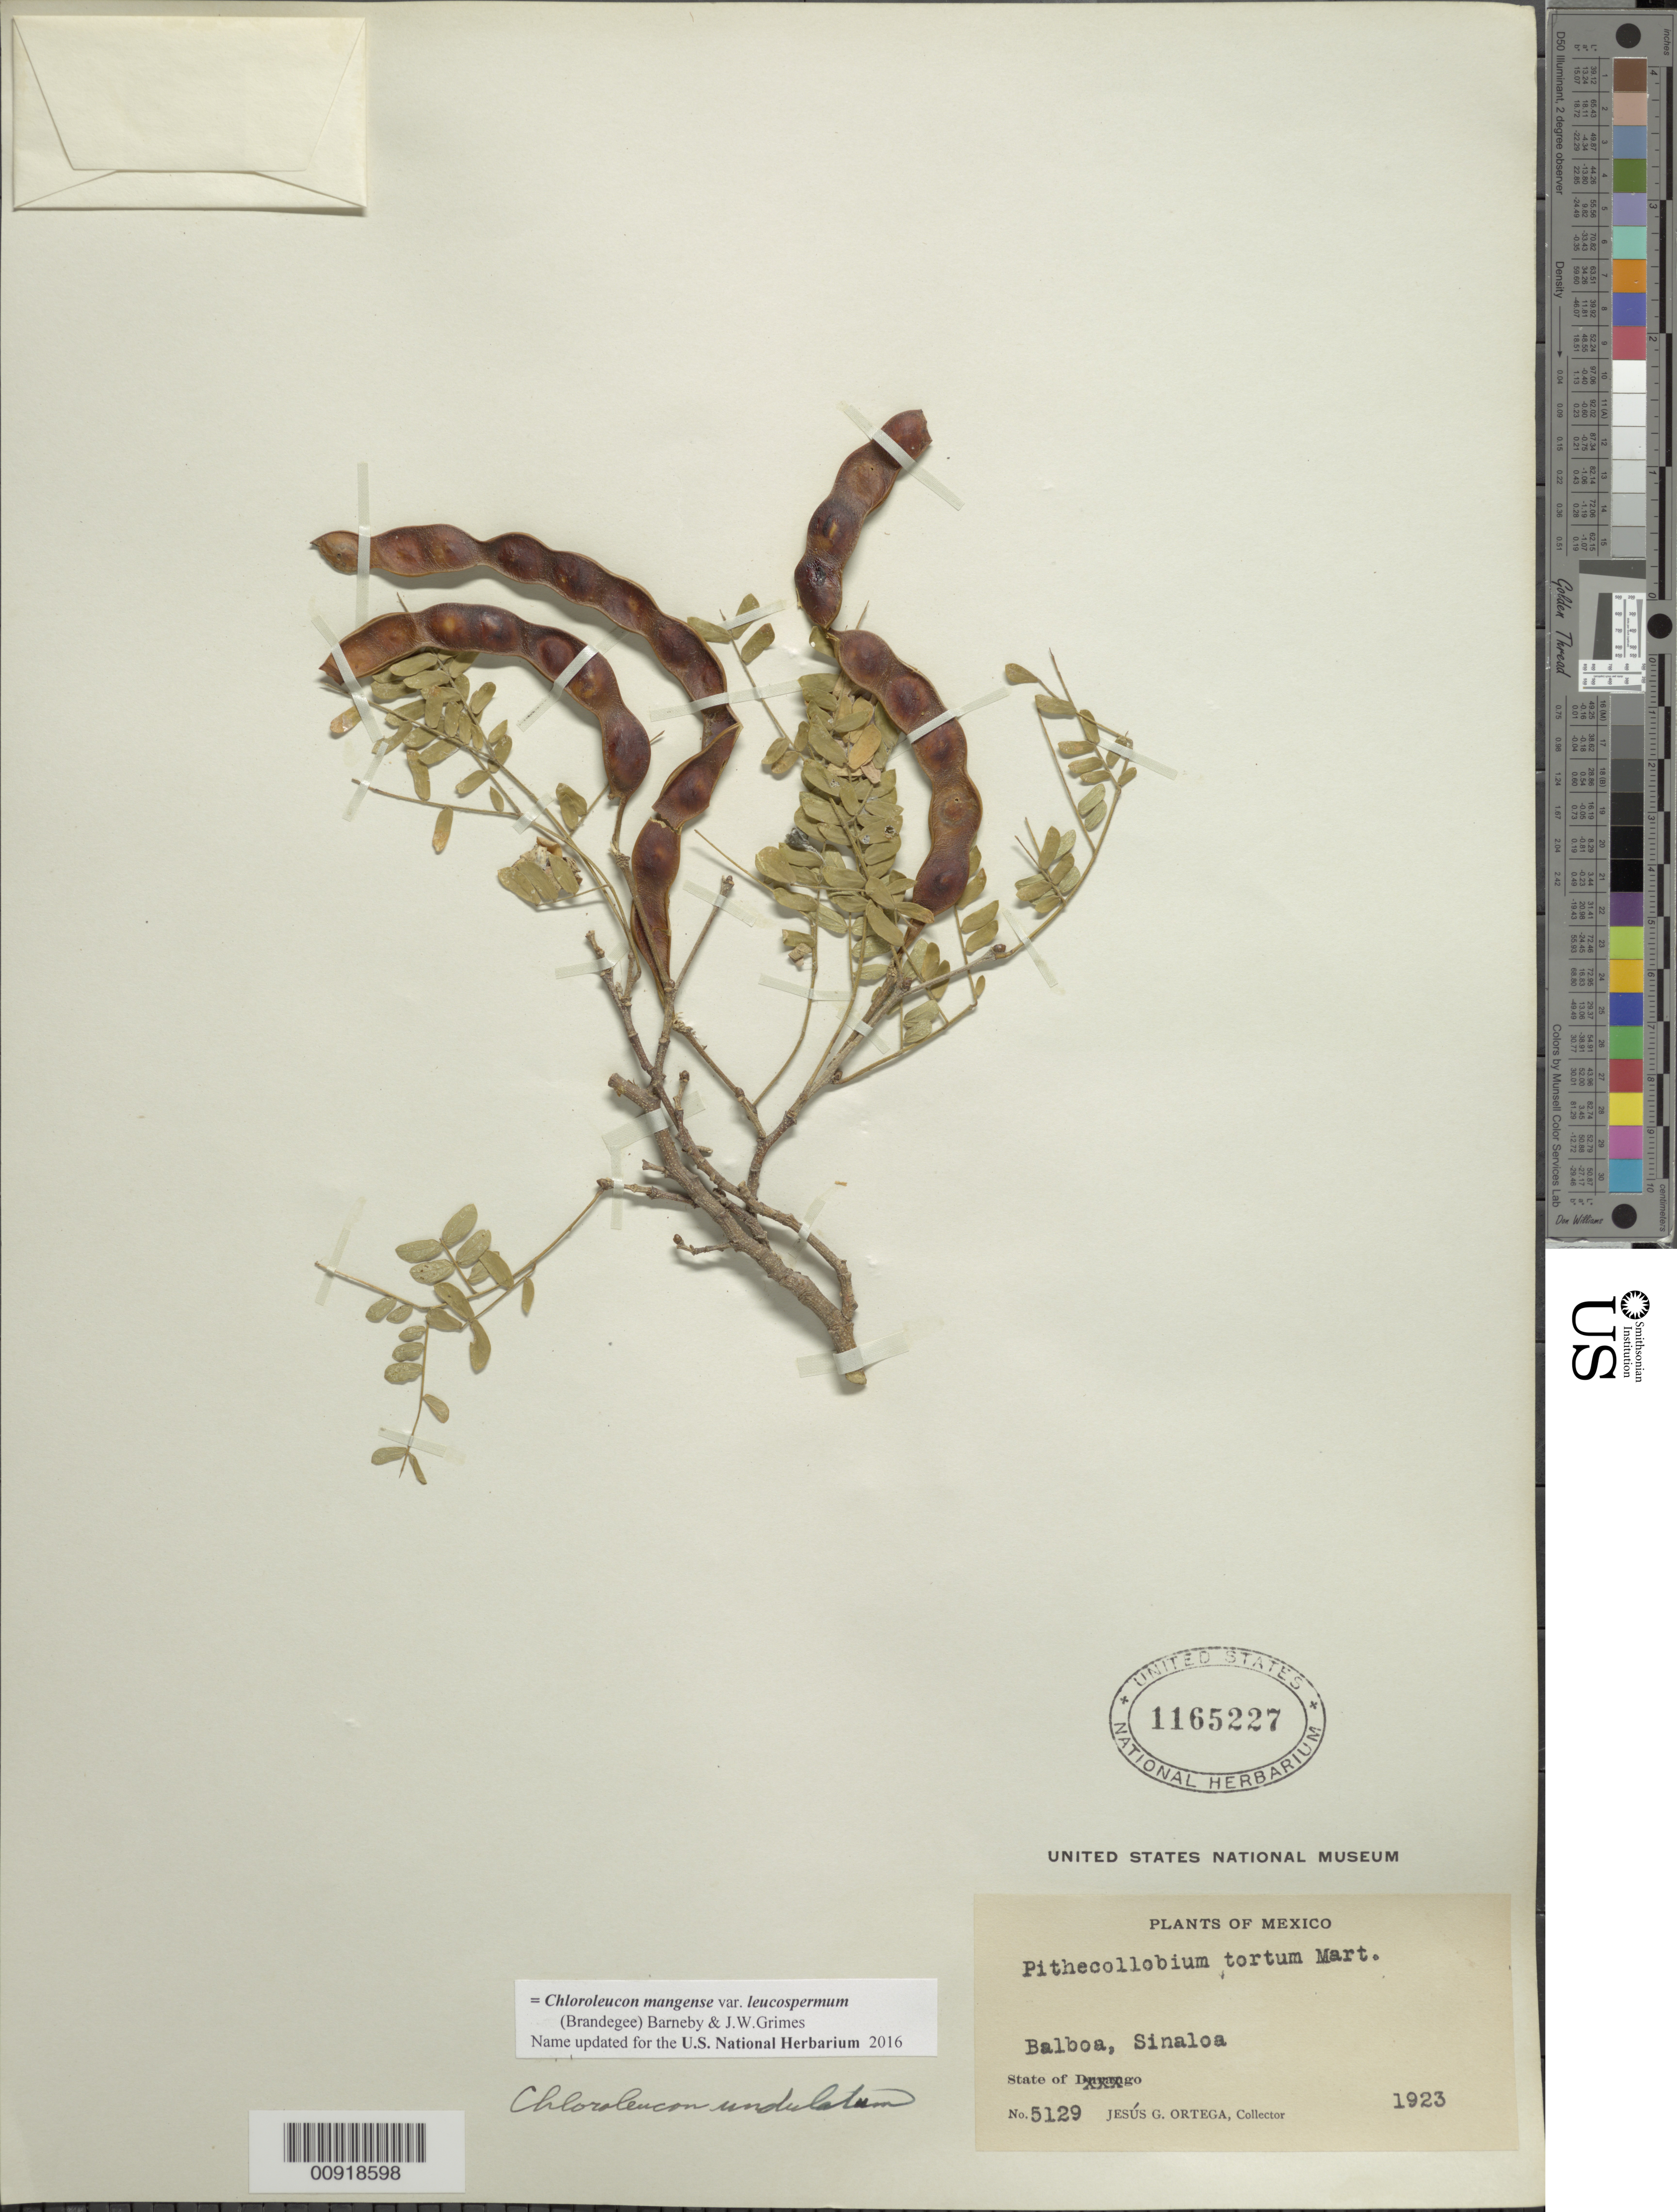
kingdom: Plantae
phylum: Tracheophyta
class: Magnoliopsida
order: Fabales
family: Fabaceae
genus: Chloroleucon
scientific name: Chloroleucon mangense var. leucospermum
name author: (Brandegee) Barneby & J.W. Grimes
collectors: J. Ortega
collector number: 5129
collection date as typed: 1923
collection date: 1923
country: Mexico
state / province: Sinaloa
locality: Balboa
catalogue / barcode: US 1165227